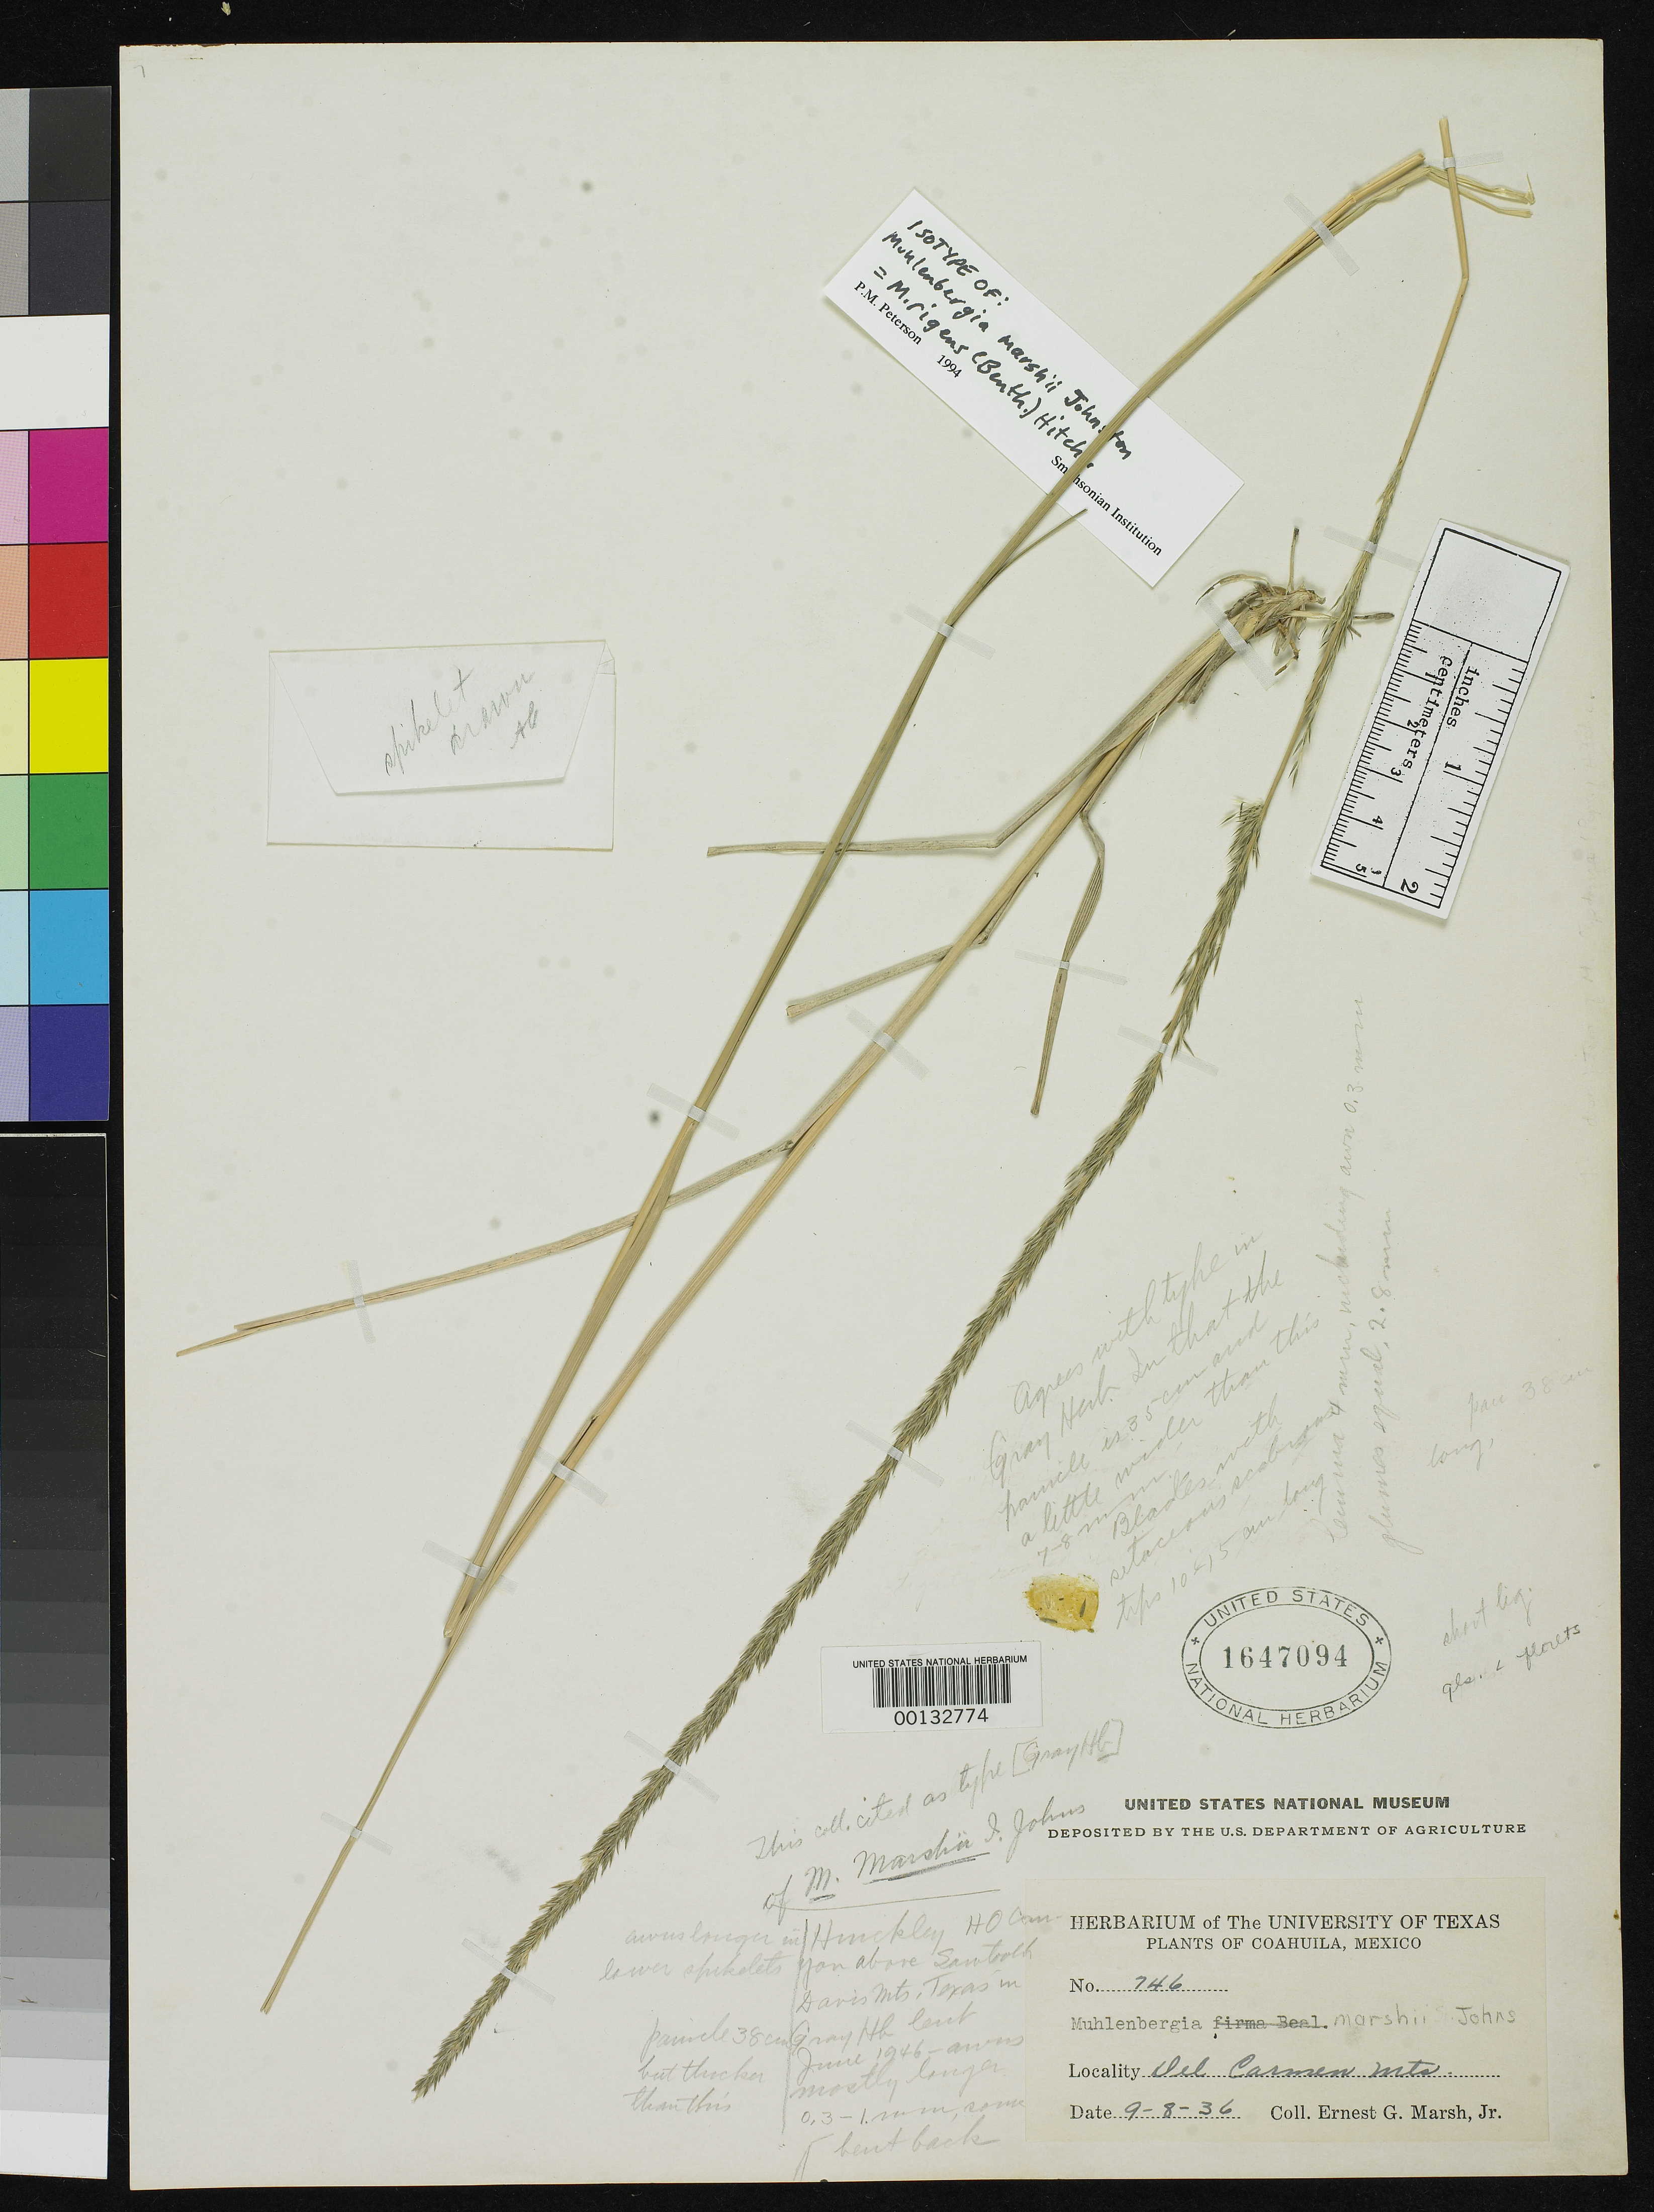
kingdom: Plantae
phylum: Tracheophyta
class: Liliopsida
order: Poales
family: Poaceae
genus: Muhlenbergia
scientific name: Muhlenbergia marshii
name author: I.M. Johnst.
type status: Isotype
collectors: E. G. Marsh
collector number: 746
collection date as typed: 08 Sep 1936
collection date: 1936-09-08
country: Mexico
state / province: Coahuila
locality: Del Carmen Mts.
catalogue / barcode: US 1647094